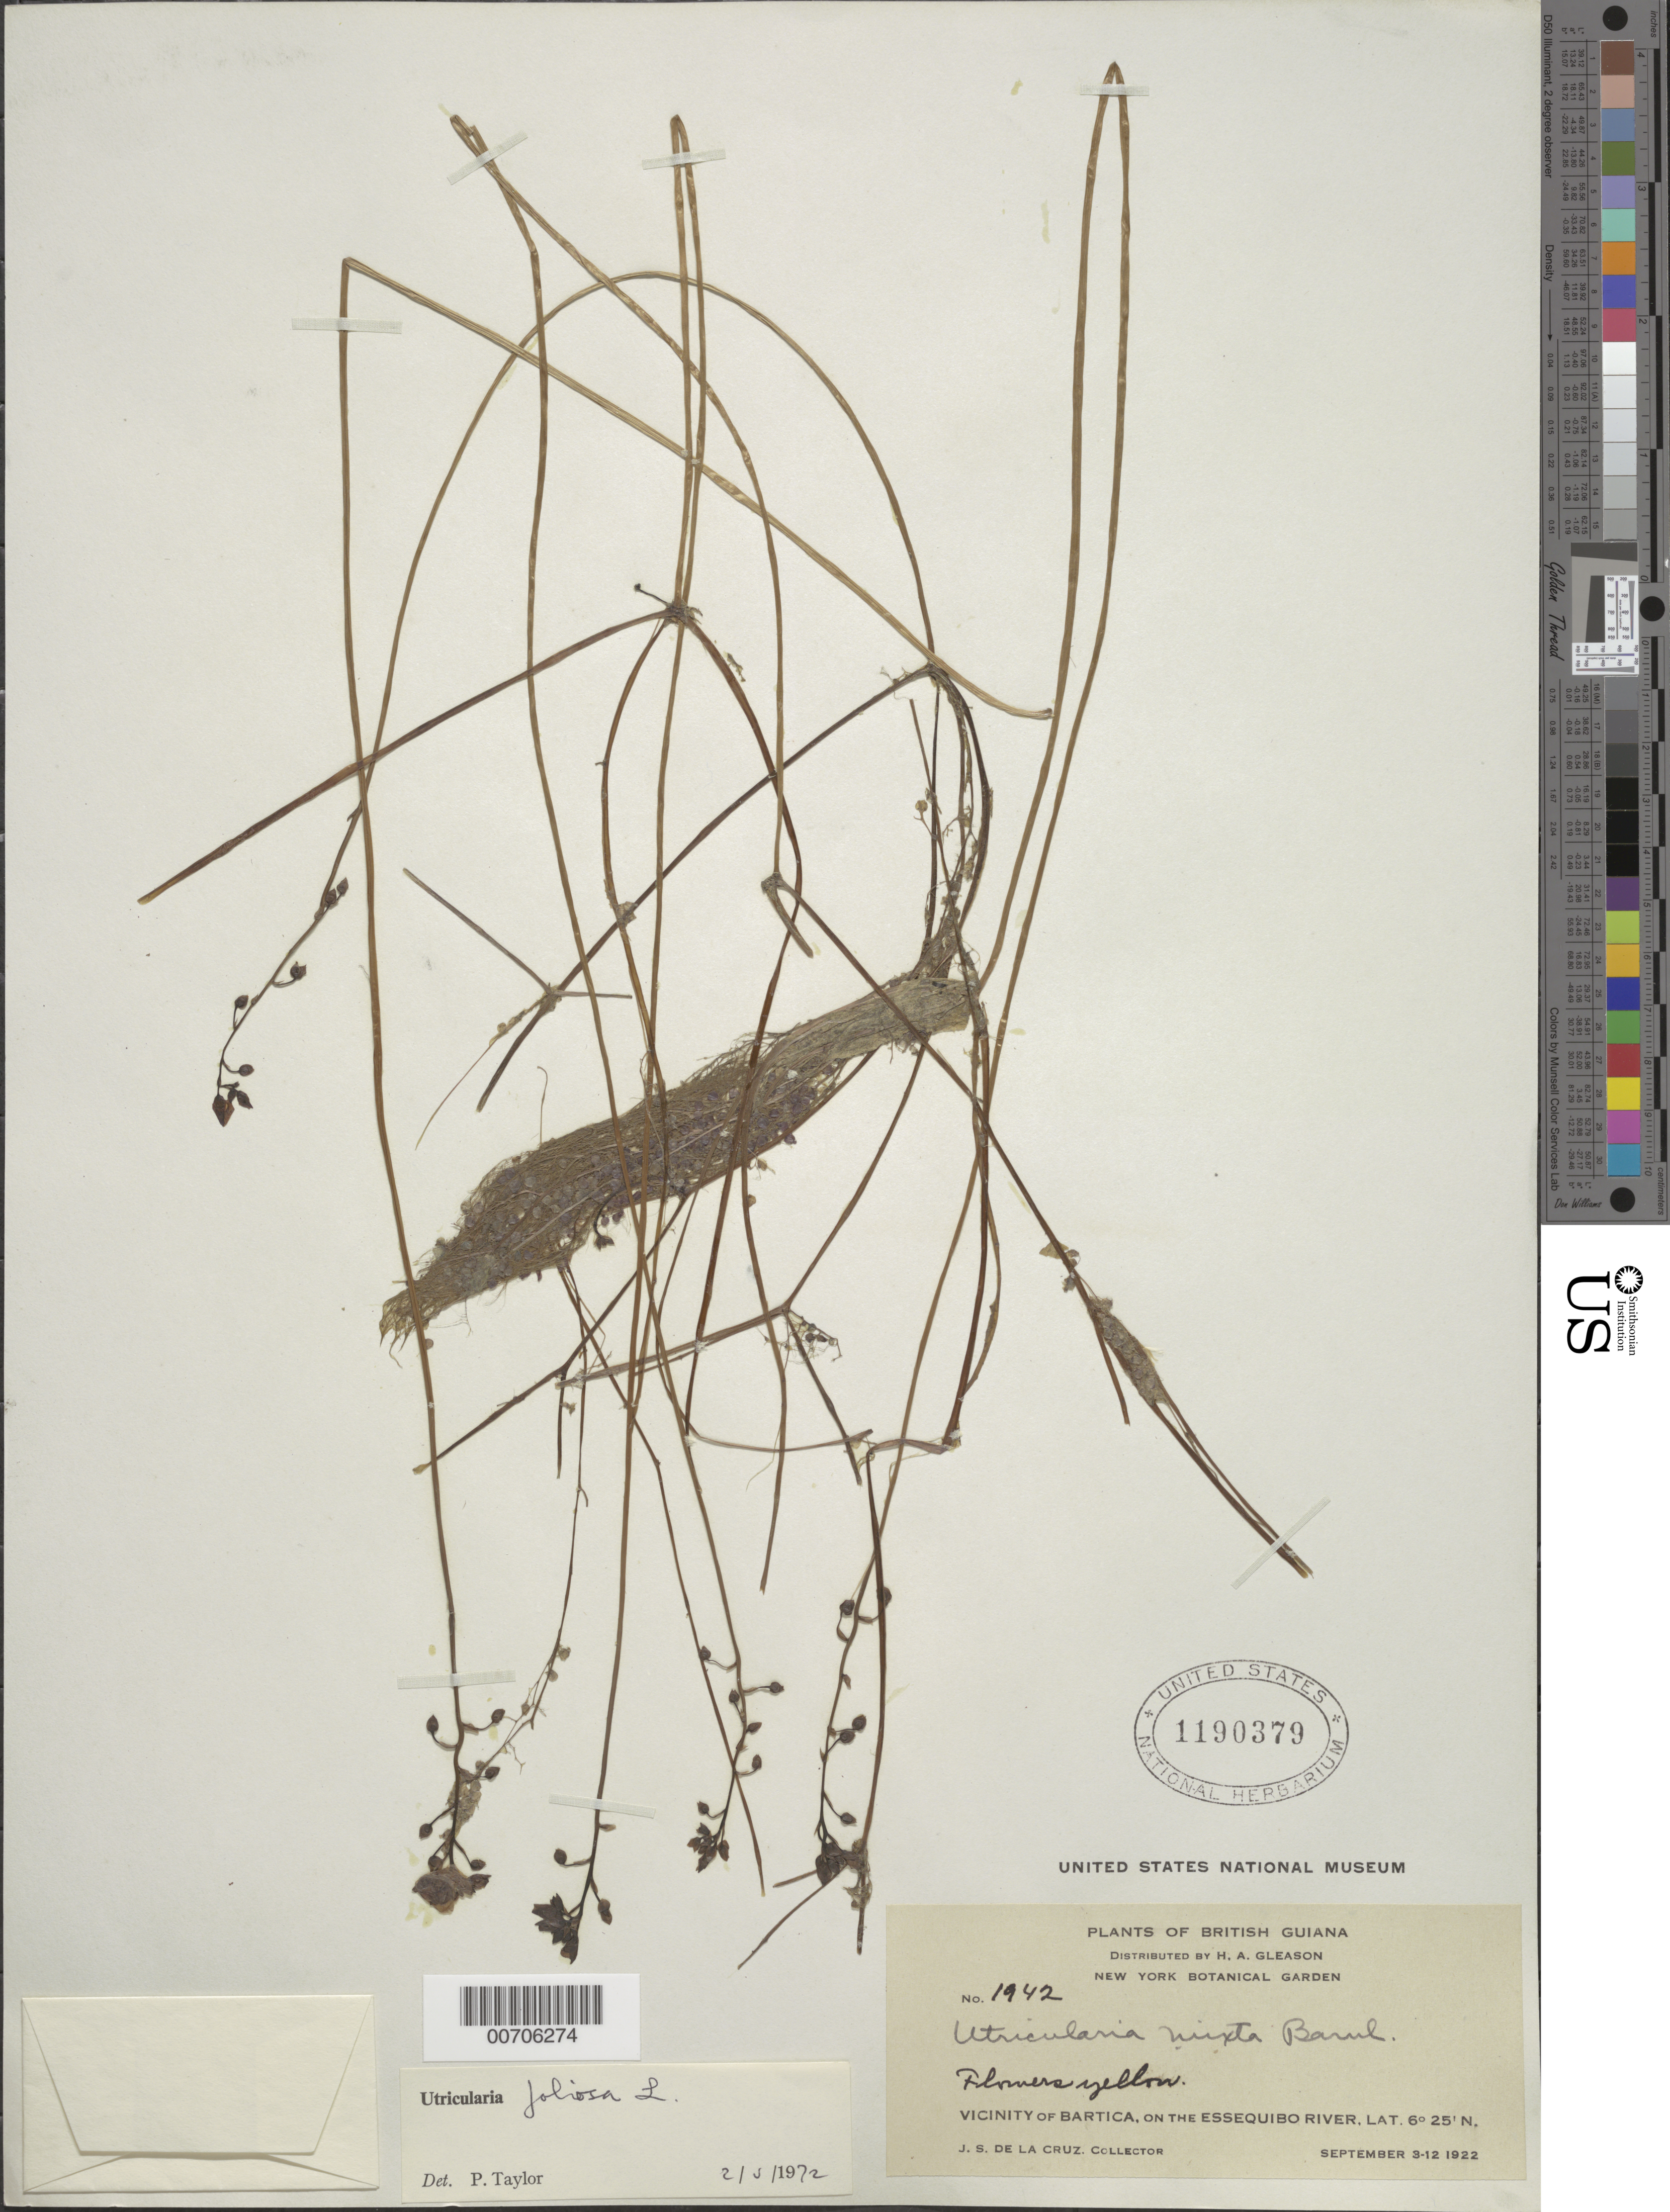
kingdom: Plantae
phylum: Tracheophyta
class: Magnoliopsida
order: Lamiales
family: Lentibulariaceae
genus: Utricularia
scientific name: Utricularia foliosa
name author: L.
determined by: Taylor, P.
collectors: J. S. de la Cruz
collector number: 1942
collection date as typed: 3-Sep-22 to 12-Sep-22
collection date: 1922-09-03/1922-09-12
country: Guyana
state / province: Cuyuni-Mazaruni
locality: Bartica, vic., on the Essequibo River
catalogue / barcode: US 1190379